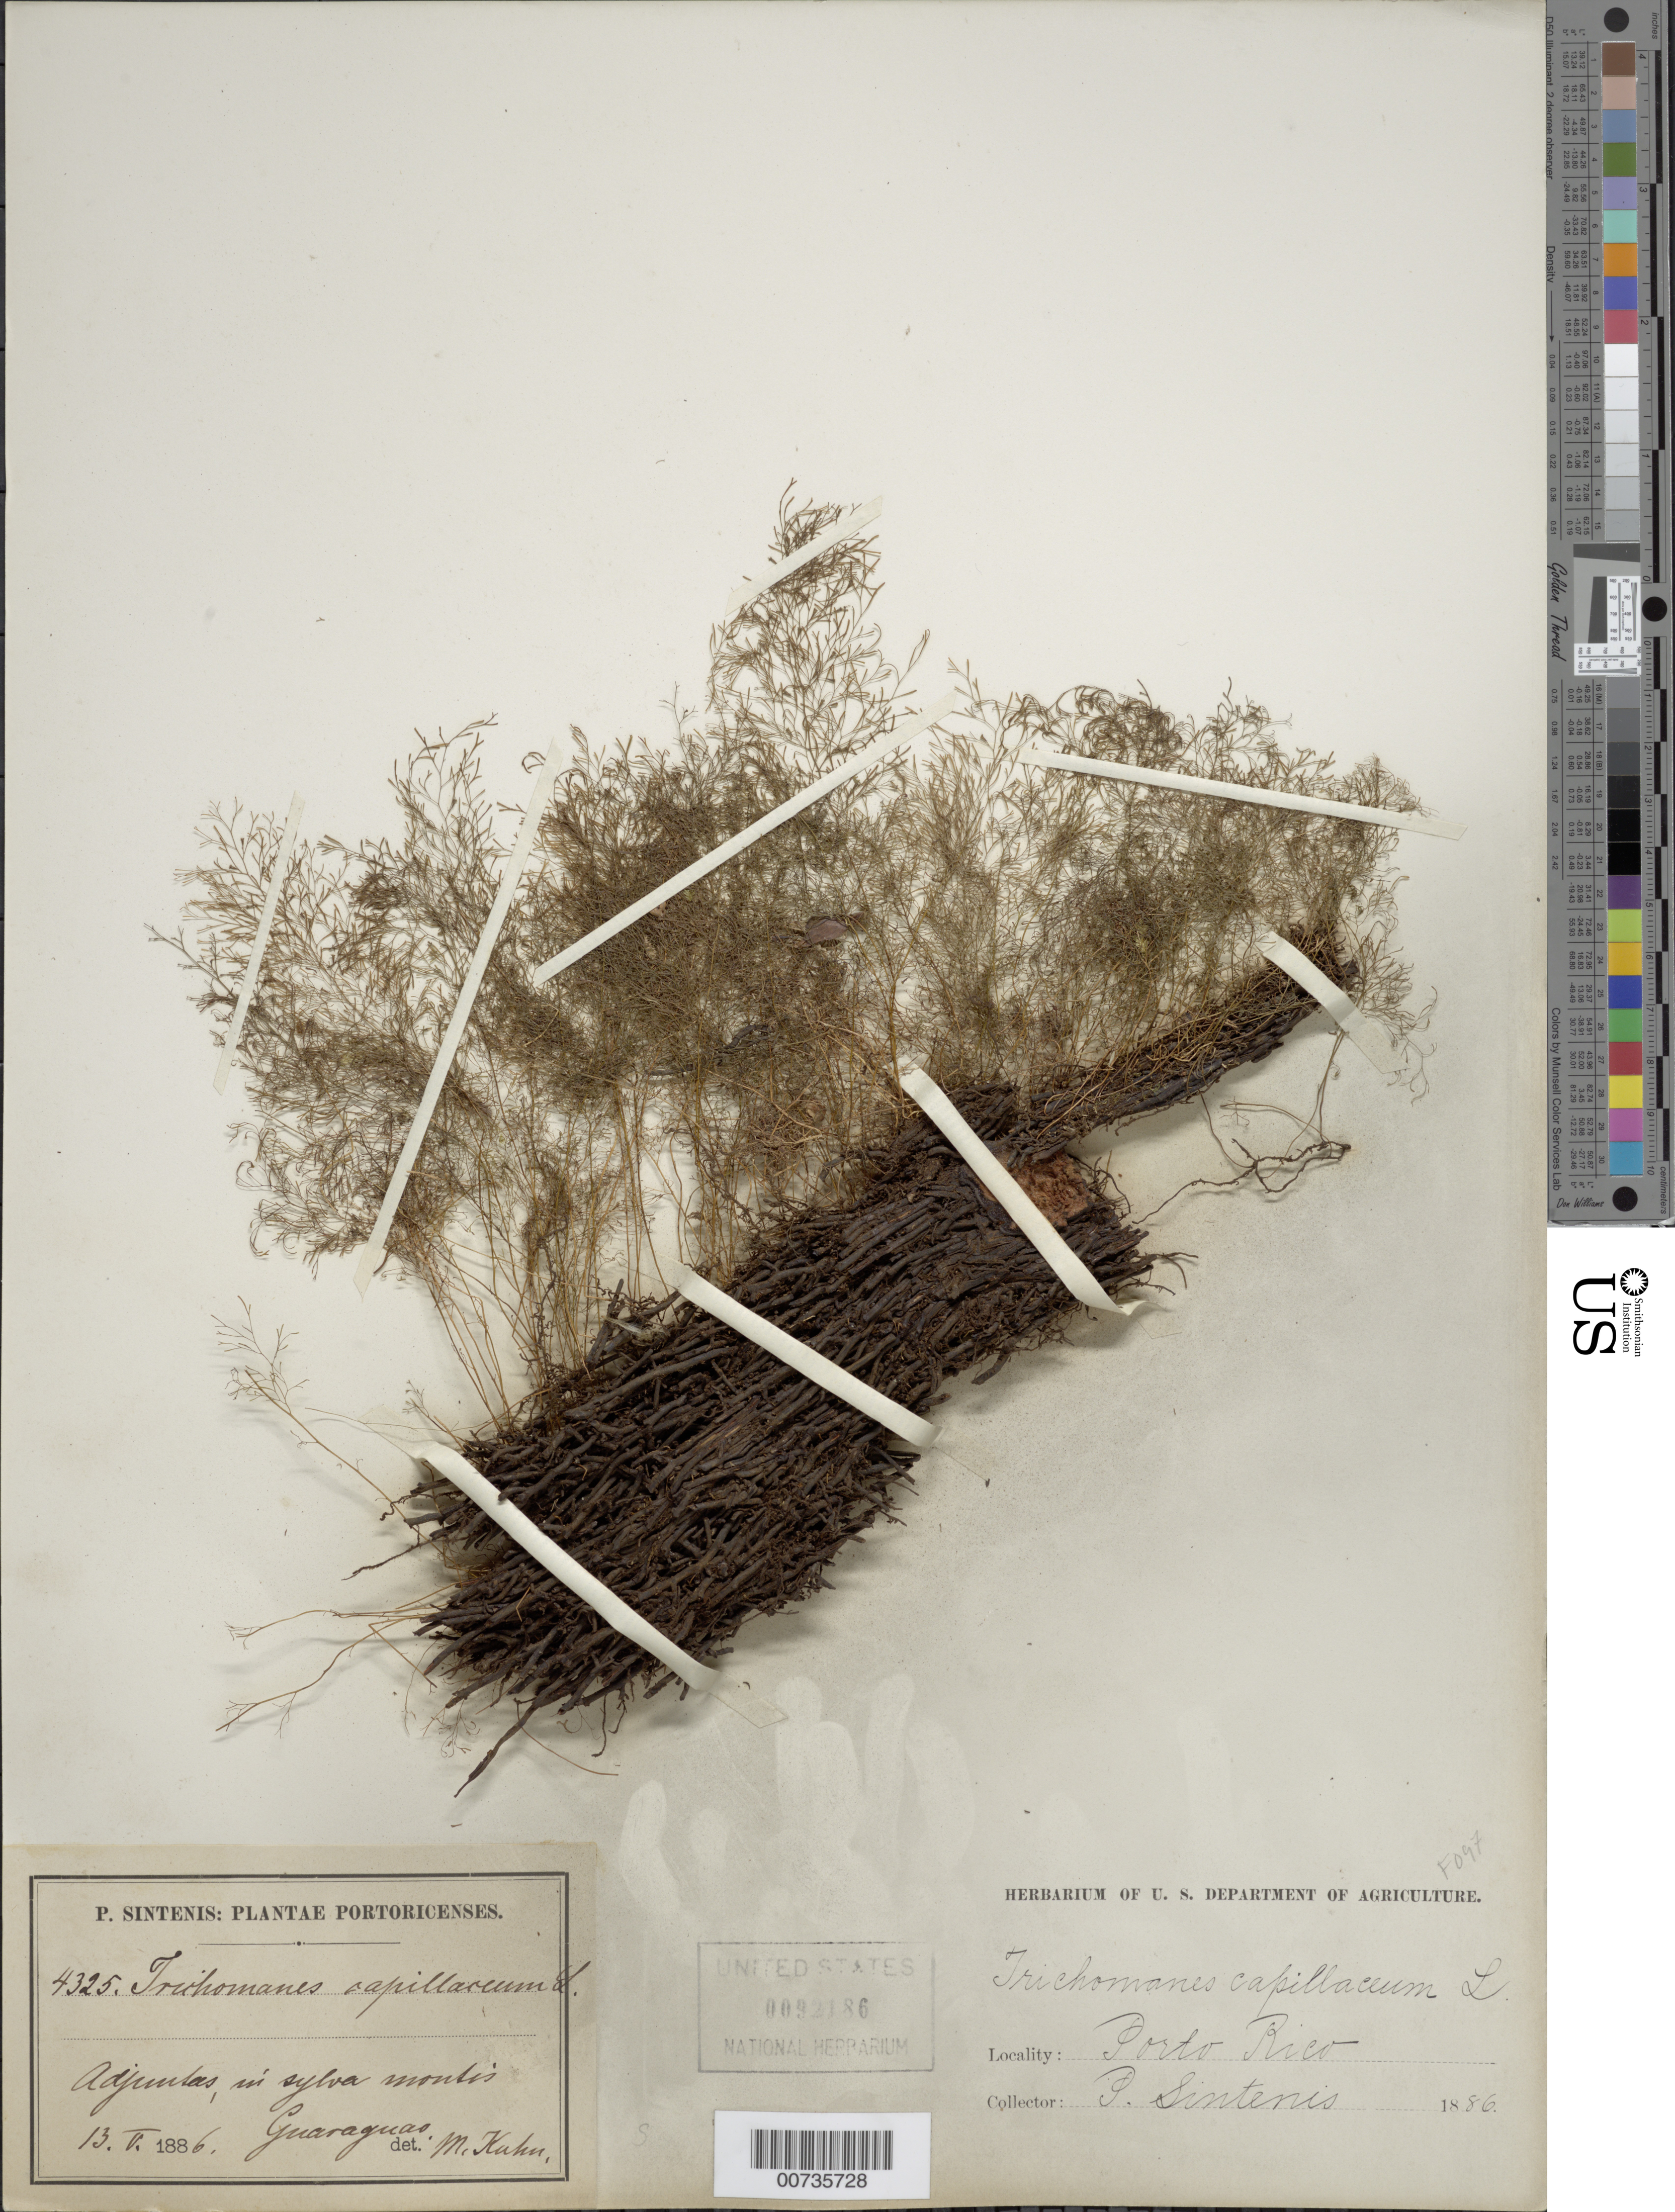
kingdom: Plantae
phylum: Tracheophyta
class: Polypodiopsida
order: Hymenophyllales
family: Hymenophyllaceae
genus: Polyphlebium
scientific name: Polyphlebium capillaceum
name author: (L.) Ebihara & Dubuisson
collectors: P. Sintenis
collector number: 4325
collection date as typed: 13 May 1886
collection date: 1886-05-13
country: Puerto Rico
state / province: Adjuntas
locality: Adjuntas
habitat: In sylva montis Guaraguas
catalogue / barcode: US 92186